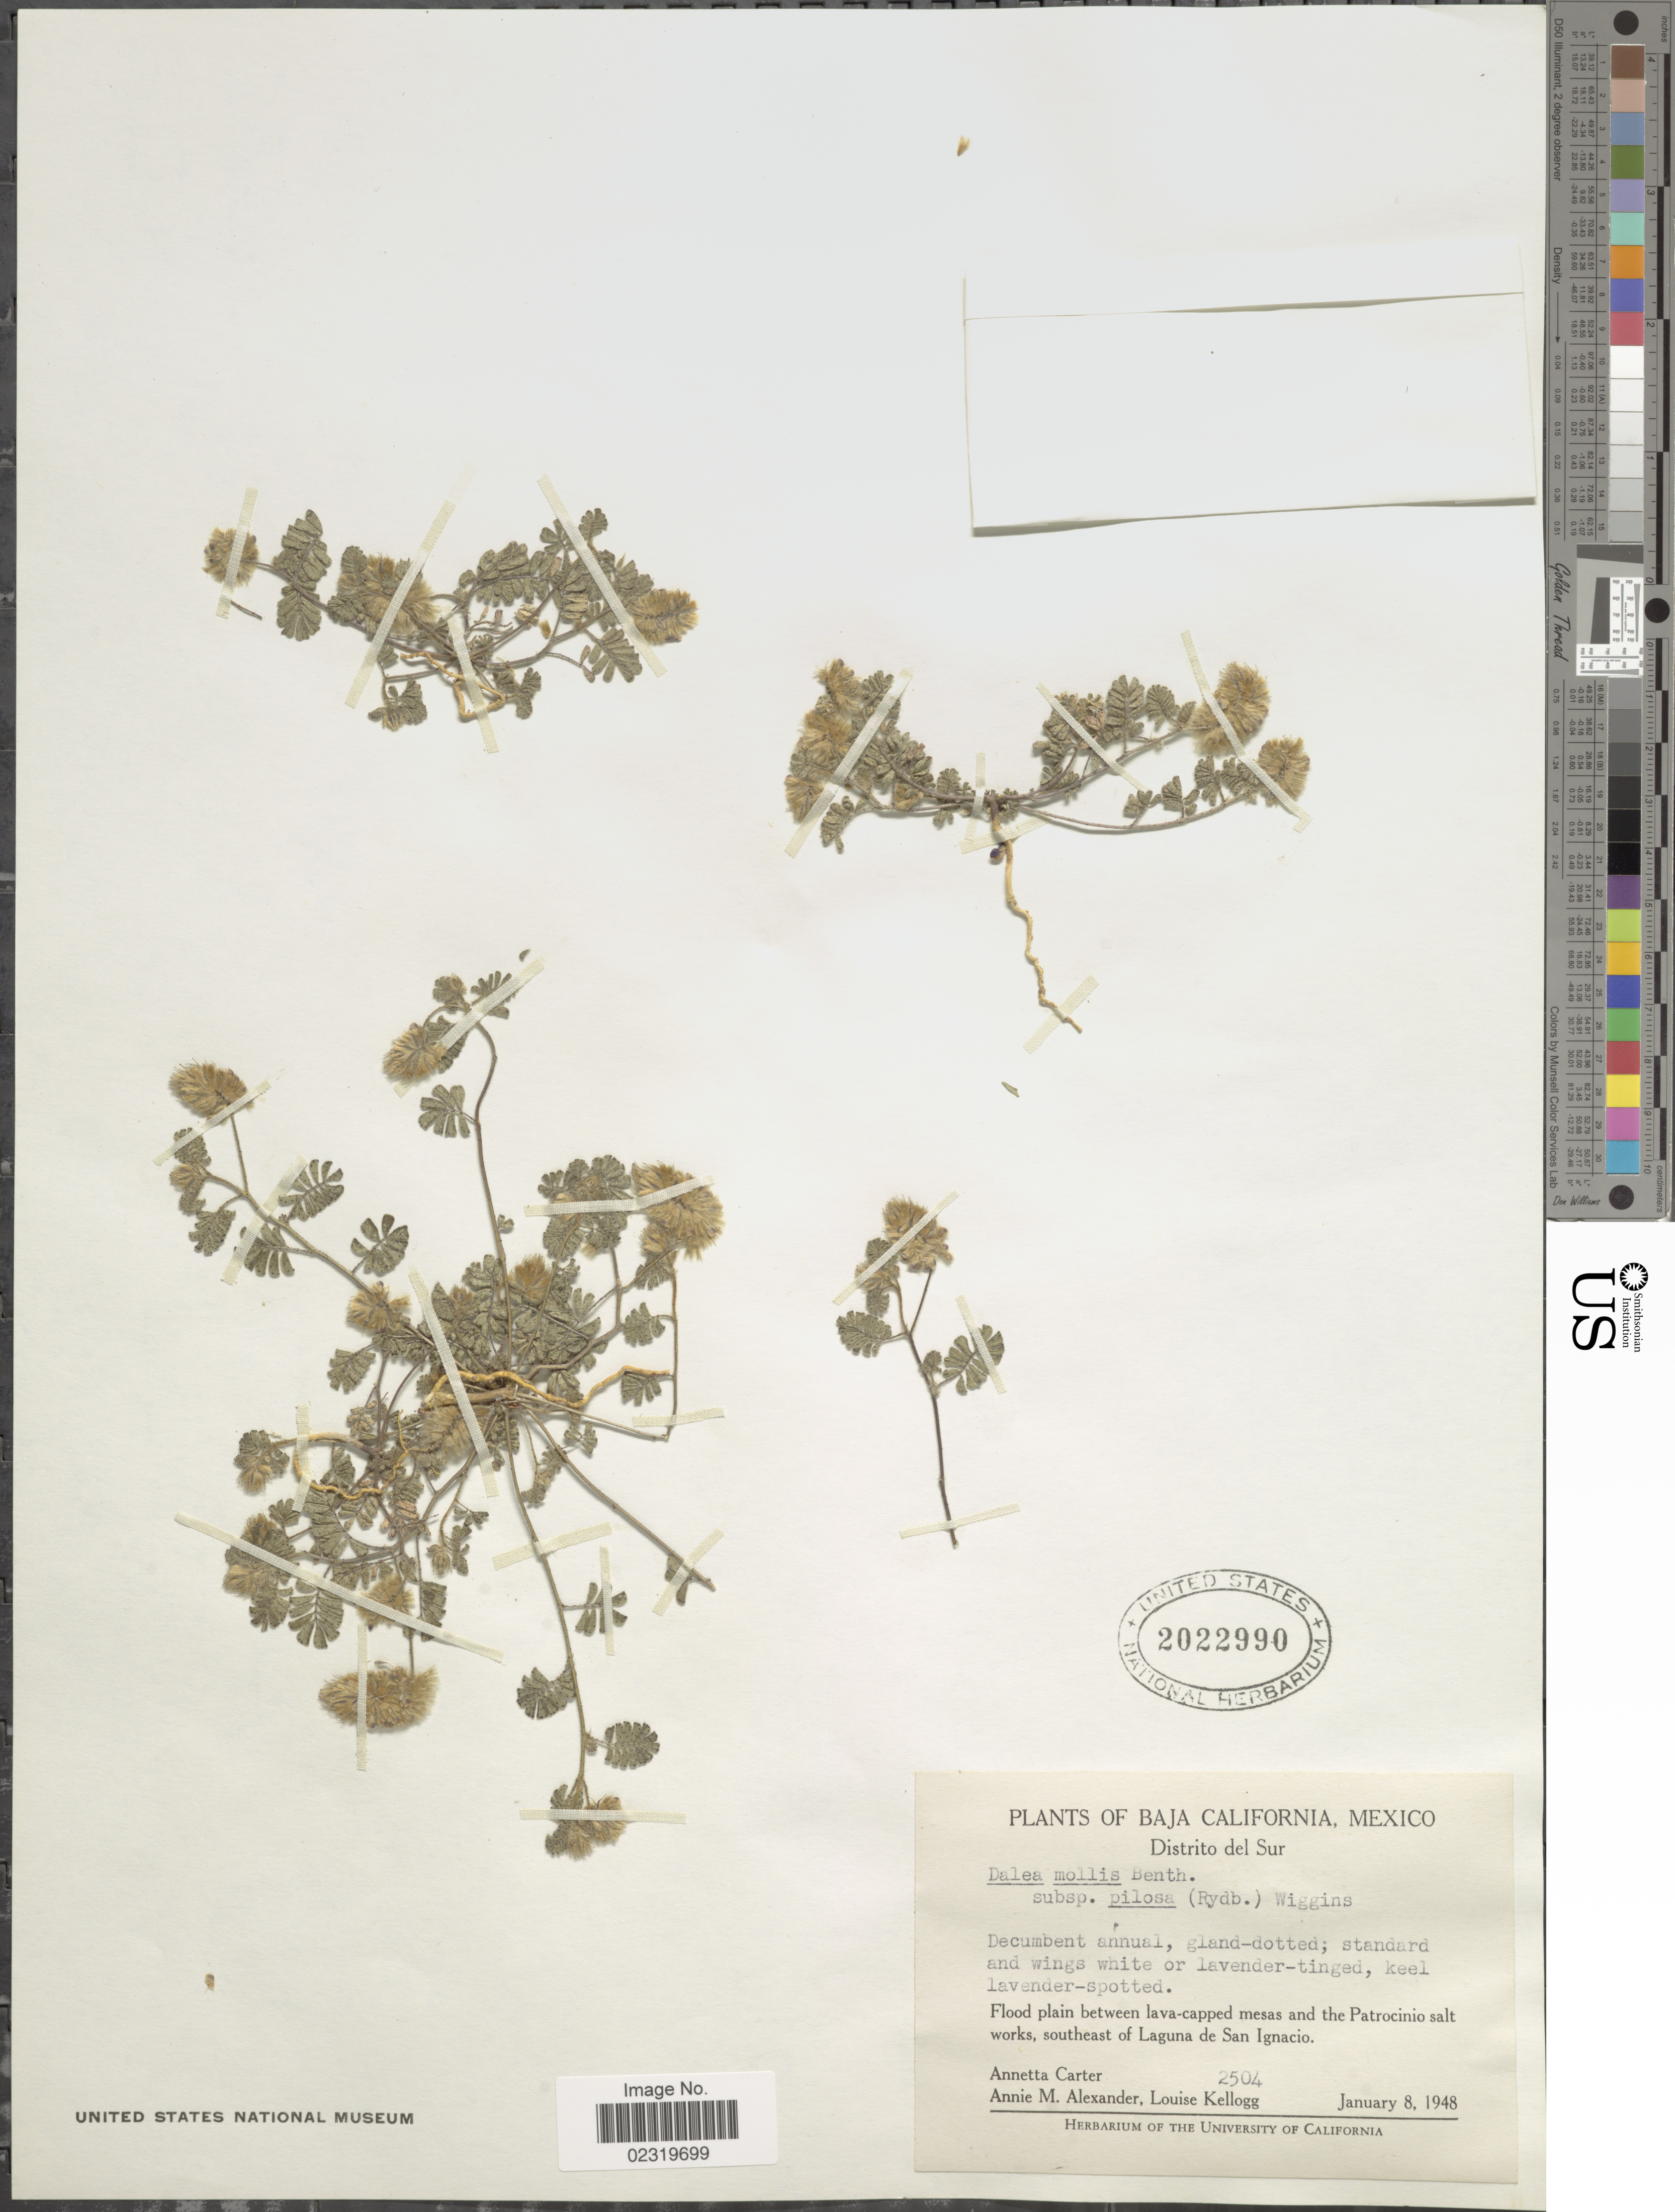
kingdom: Plantae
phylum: Tracheophyta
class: Magnoliopsida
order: Fabales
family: Fabaceae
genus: Dalea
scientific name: Dalea mollis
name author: Benth.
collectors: A. M. Carter, A. M. Alexander & L. Kellogg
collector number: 2504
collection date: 1948-01-08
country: Mexico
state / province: Baja California Sur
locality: southeast of Laguna de San Ignacio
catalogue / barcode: US 2022990